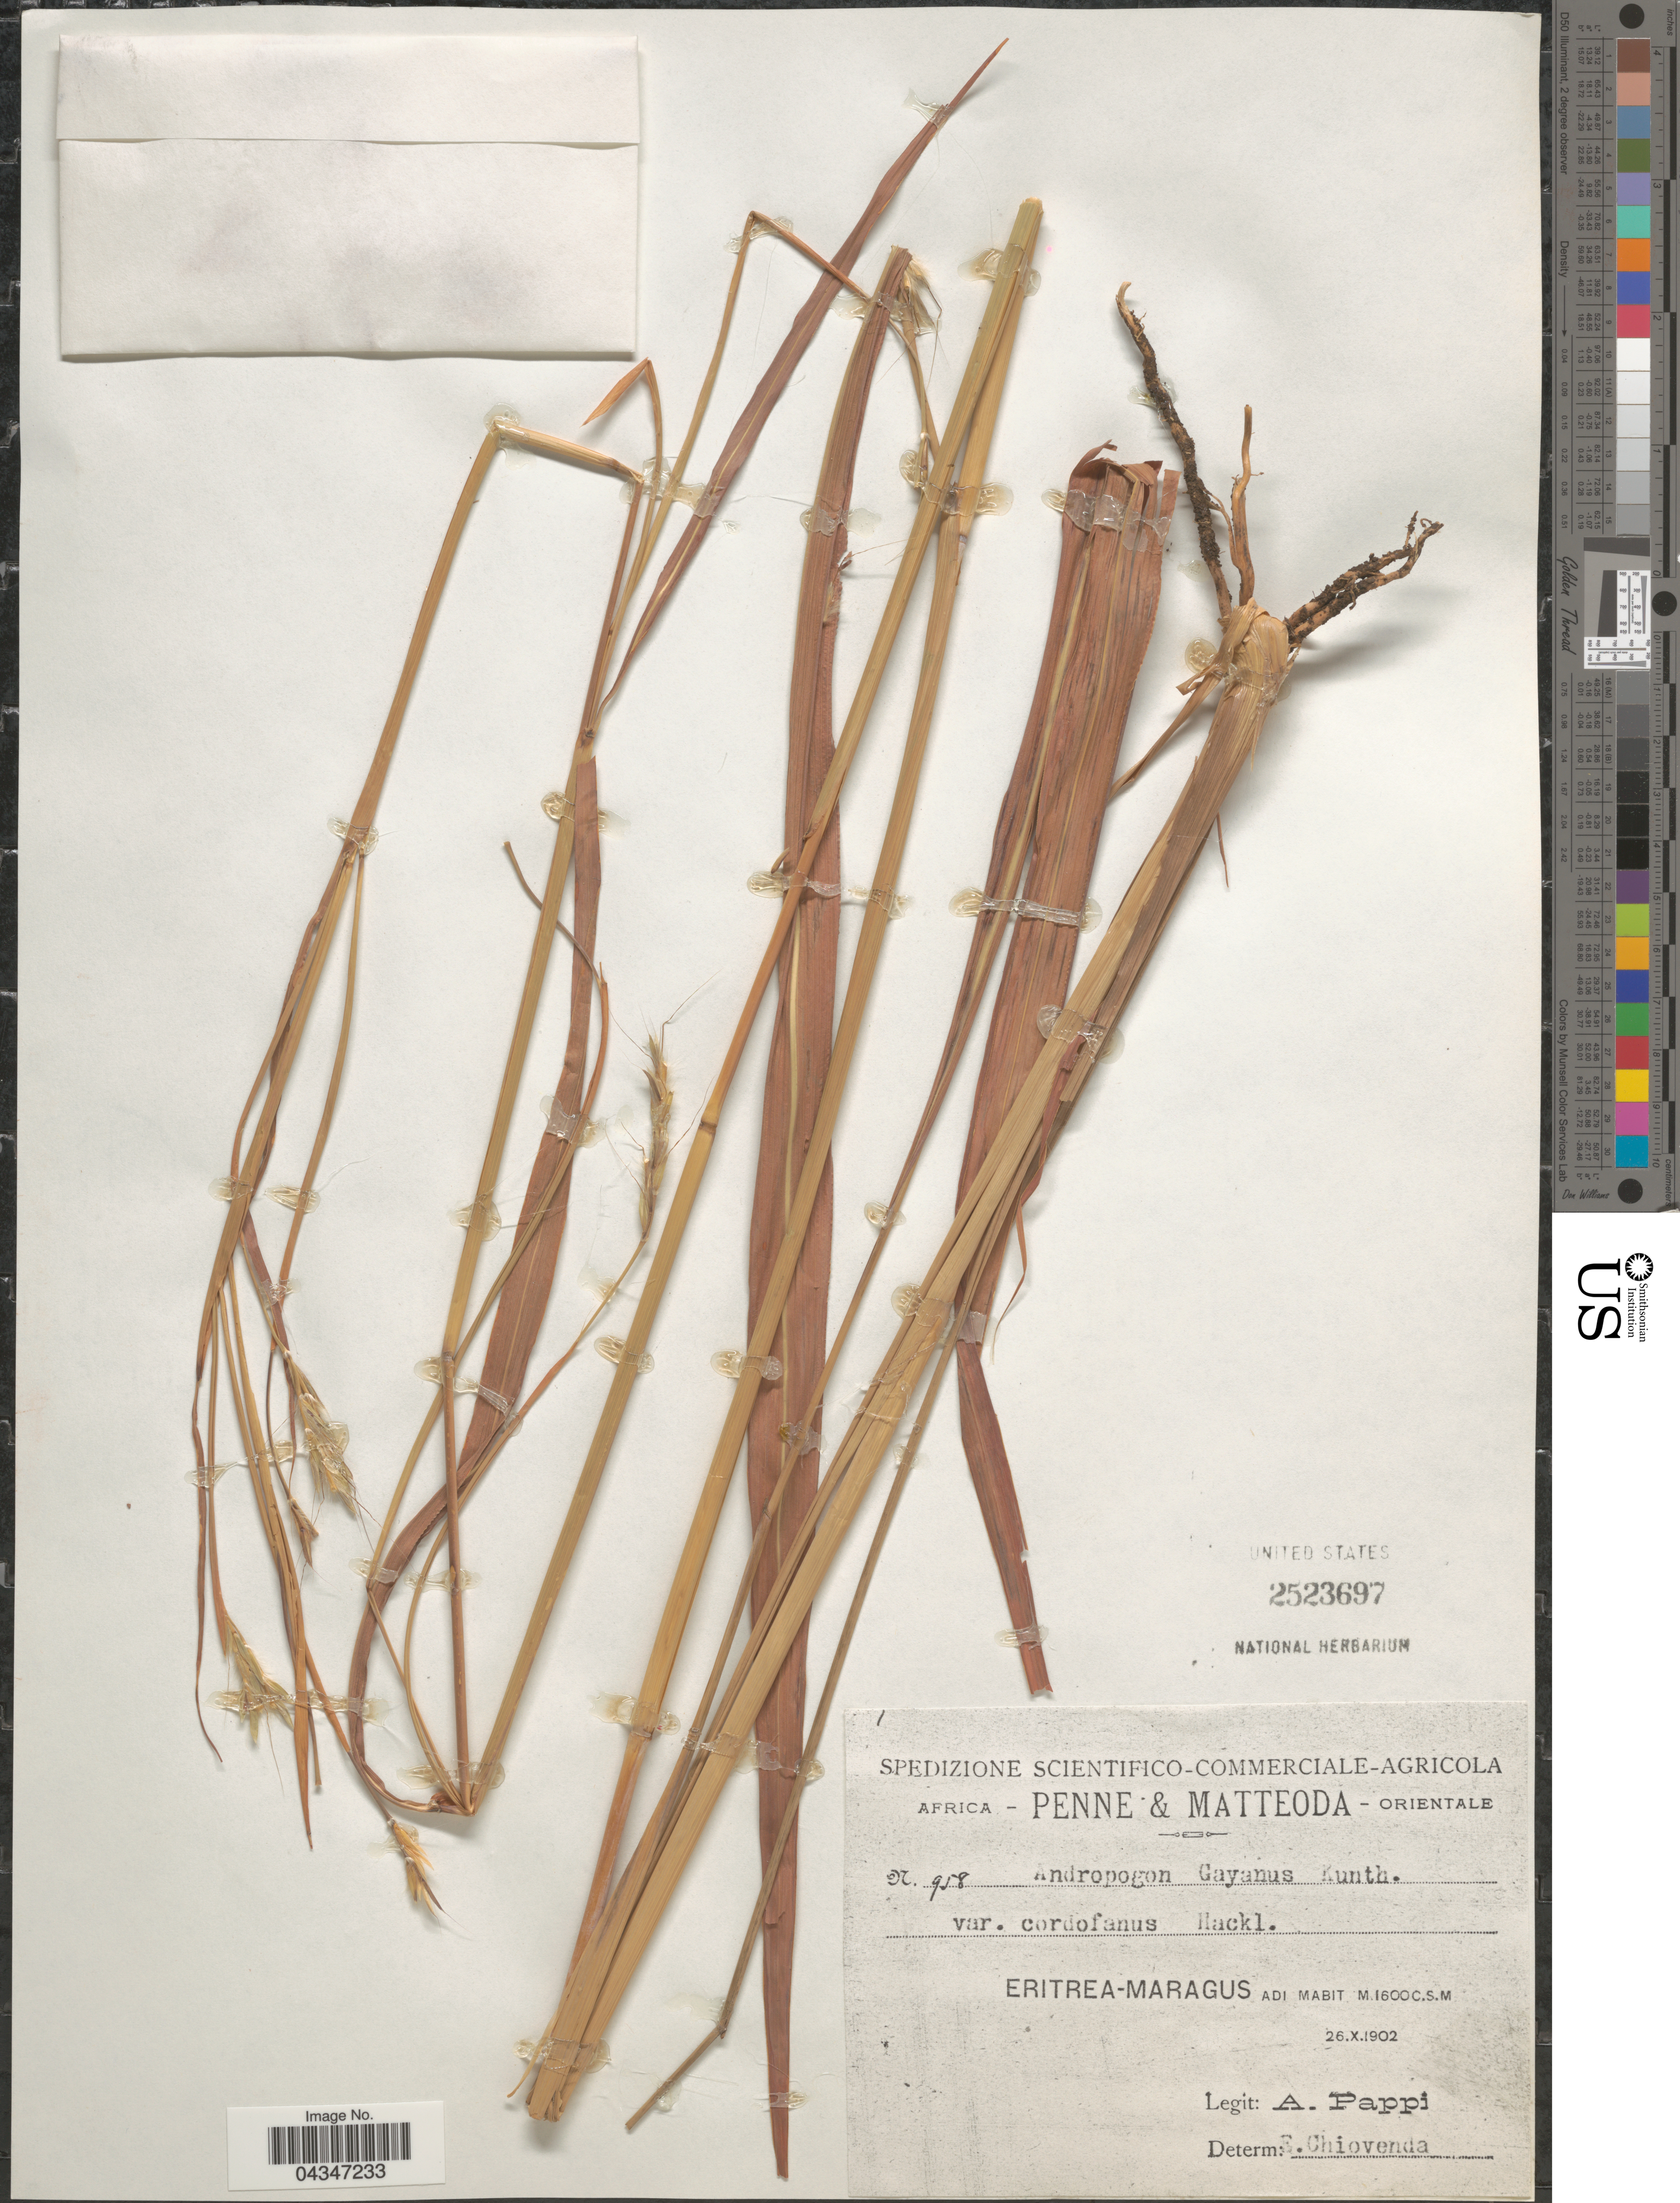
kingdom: Plantae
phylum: Tracheophyta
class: Liliopsida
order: Poales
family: Poaceae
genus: Andropogon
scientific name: Andropogon gayanus var. bisquamulatus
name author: (Hochst.) Hack.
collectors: A. Pappi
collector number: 958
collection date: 1902-10-26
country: Eritrea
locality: Africa Orientale. Eritrea- Maragus Adi Mabit.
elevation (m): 1600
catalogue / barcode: US 2523697